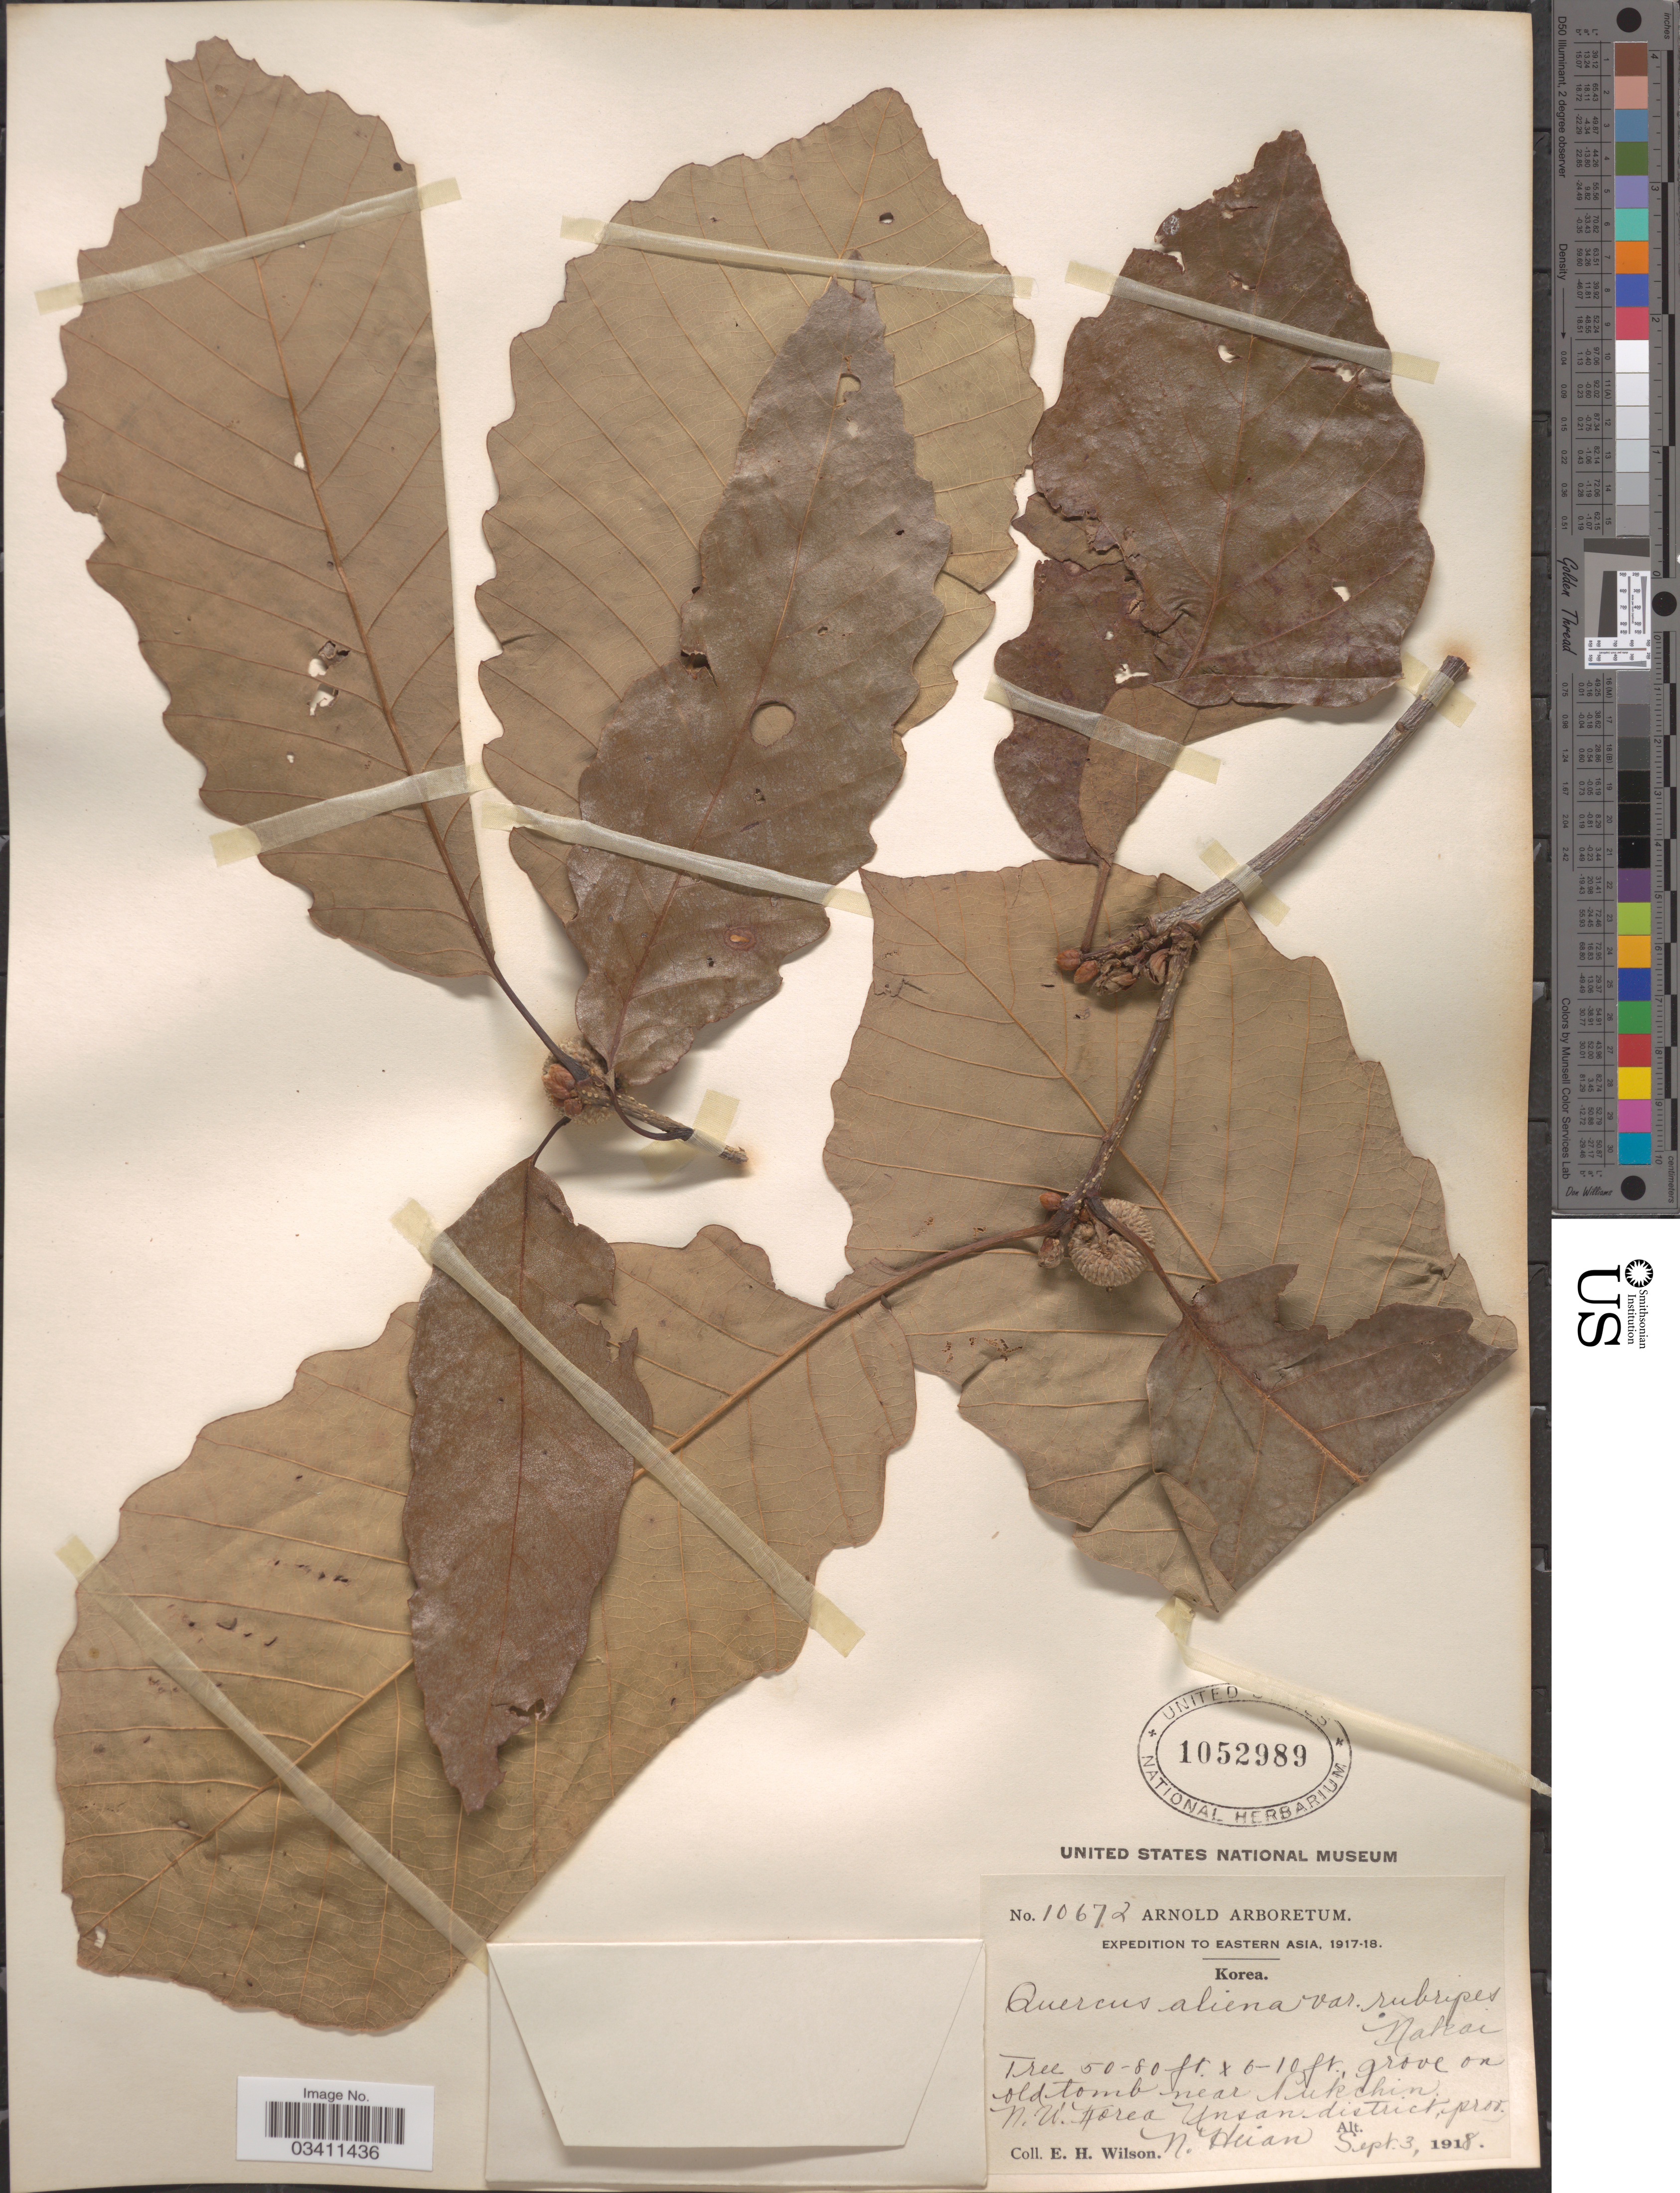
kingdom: Plantae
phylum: Tracheophyta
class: Magnoliopsida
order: Fagales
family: Fagaceae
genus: Quercus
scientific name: Quercus aliena var. rubripes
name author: Nakai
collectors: E. Wilson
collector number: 10672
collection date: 1918-09-03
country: North Korea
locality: Grove on old tomb near Pukchin N. W. Korea, Unsan district, prov. N. Heian.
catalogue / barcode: US 1052989